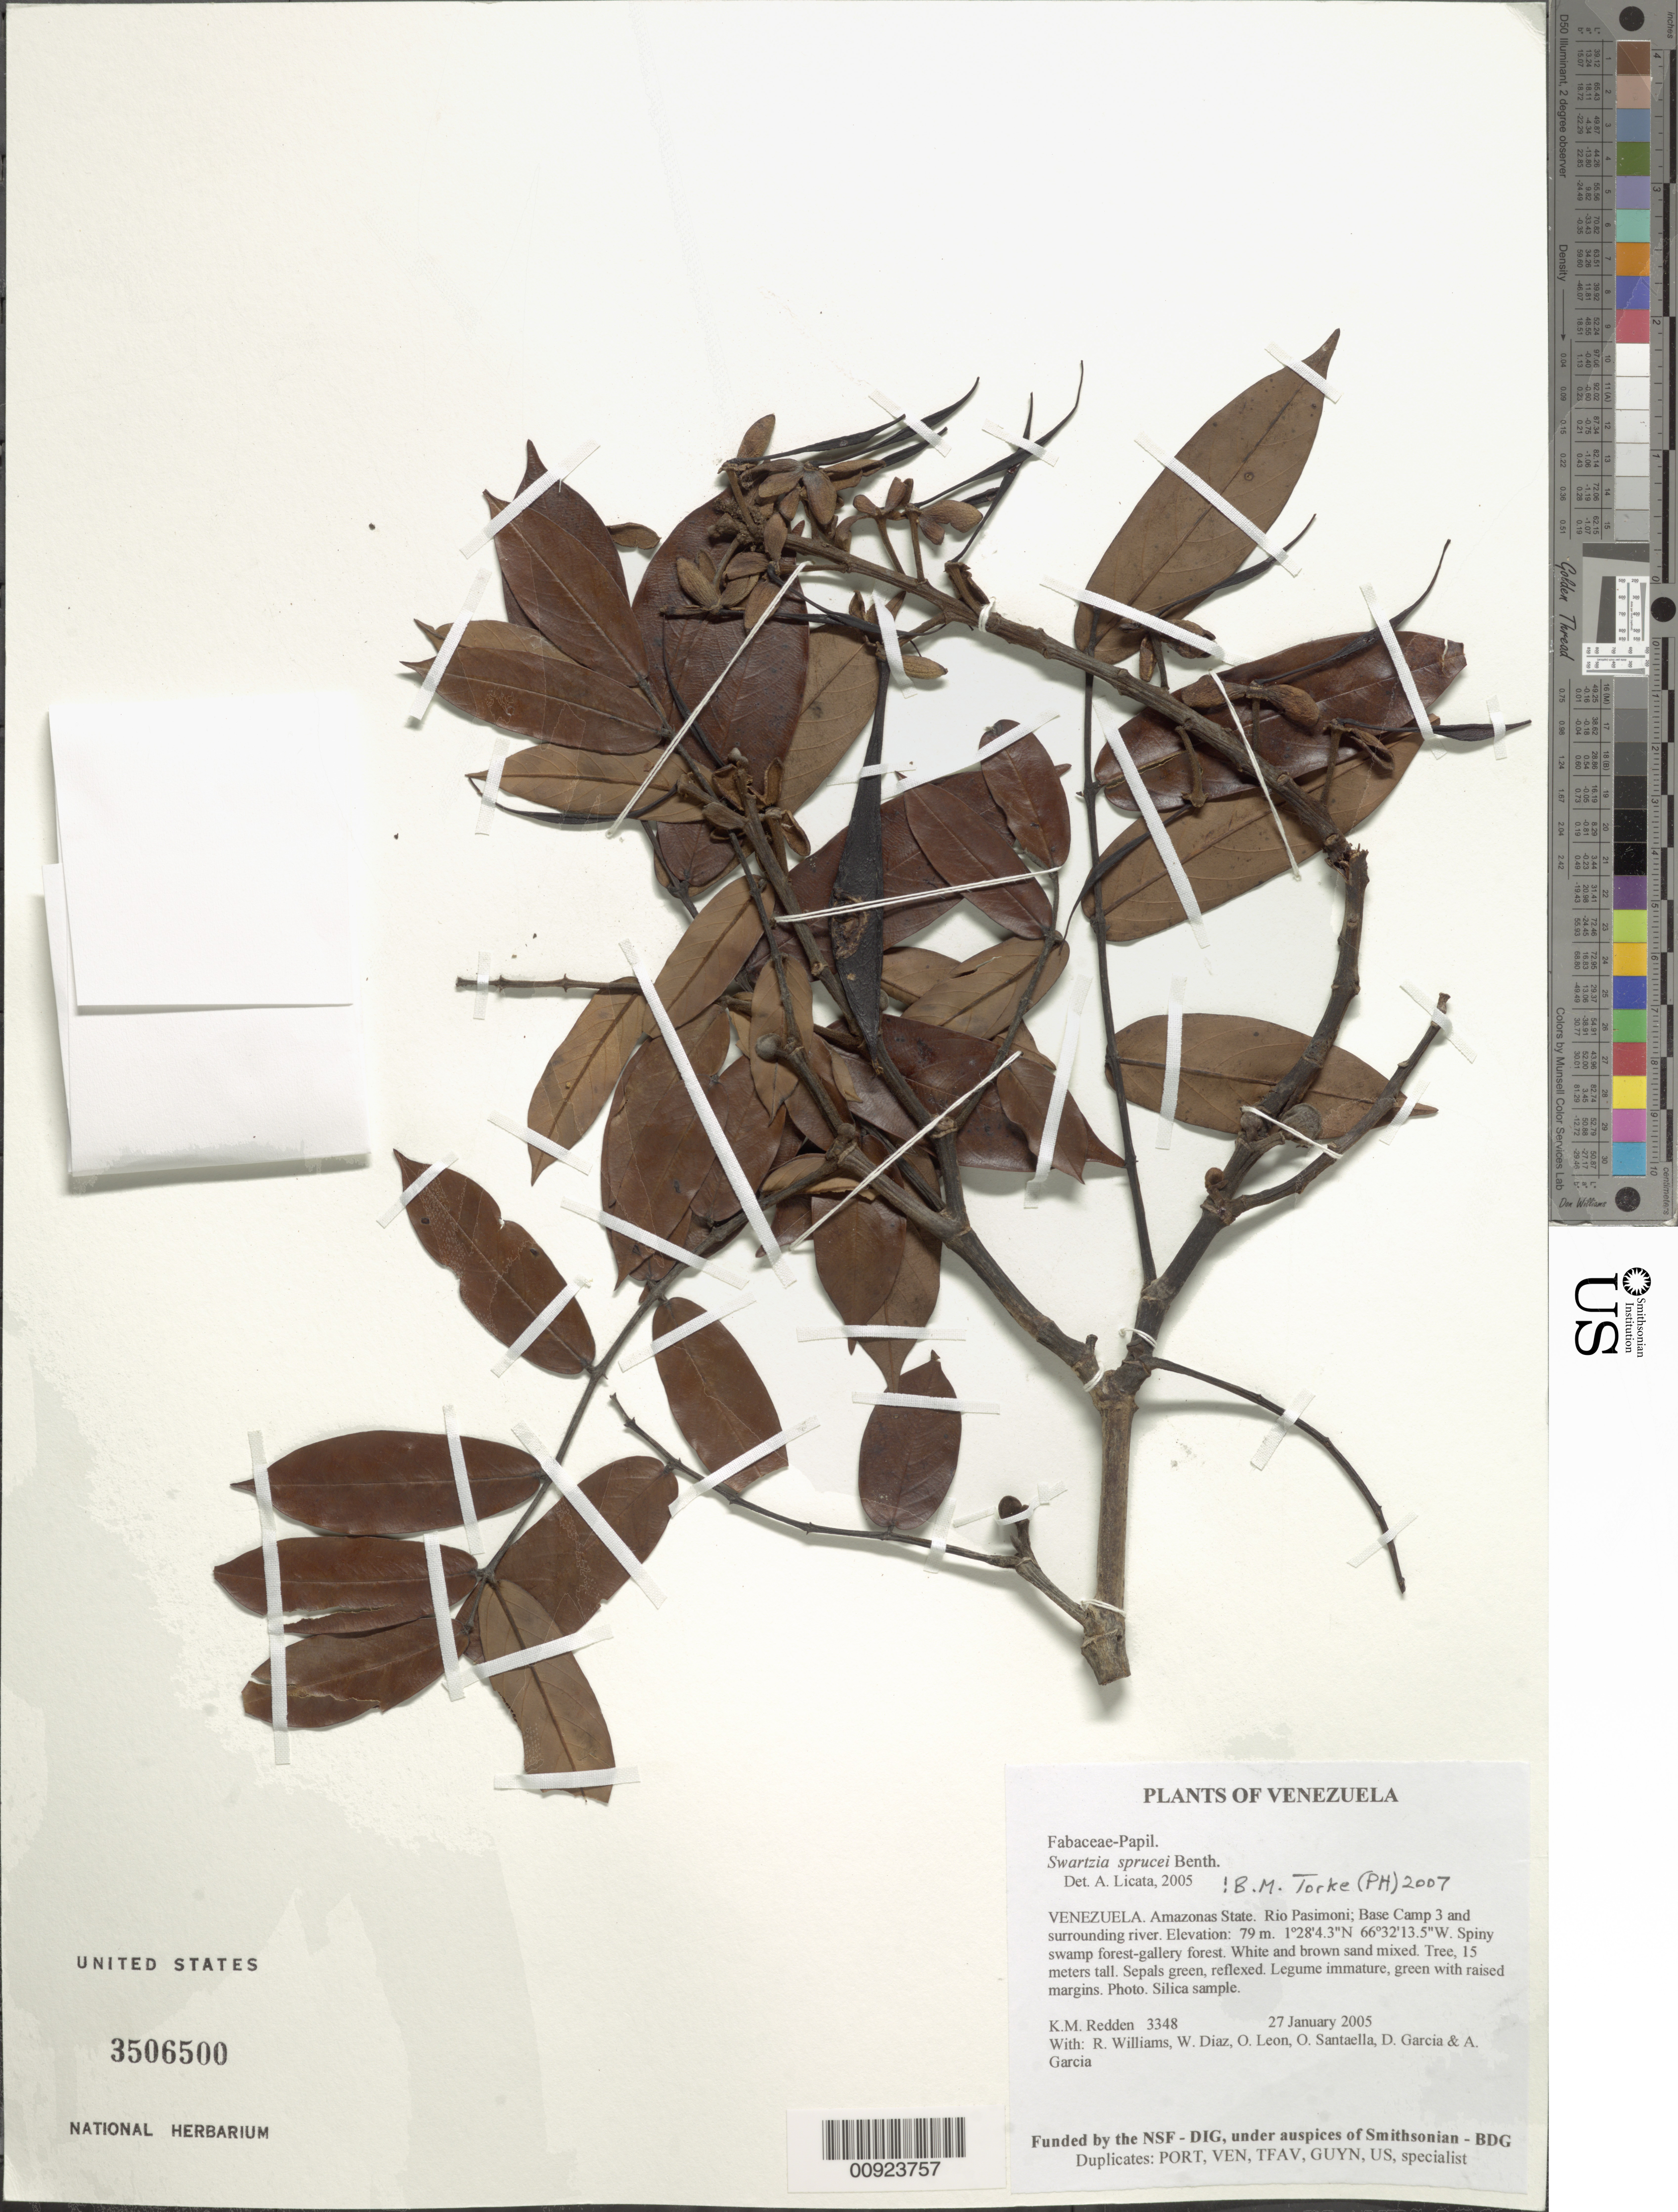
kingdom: Plantae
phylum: Tracheophyta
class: Magnoliopsida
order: Fabales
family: Fabaceae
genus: Swartzia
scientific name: Swartzia sprucei var. sprucei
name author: Benth.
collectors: K. M. Redden, R. Williams, W. Díaz P., O. León, O. Santaella, D. Garcia & A. Garcia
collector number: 3348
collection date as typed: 27 January 2005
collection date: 2005-01-27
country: Venezuela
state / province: Amazonas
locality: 04 - Rio Pasimoni; Base Camp 3 and surrounding river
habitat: Spiny swamp forest-gallery forest. White and brown sand mixed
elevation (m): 79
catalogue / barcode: US 3506500